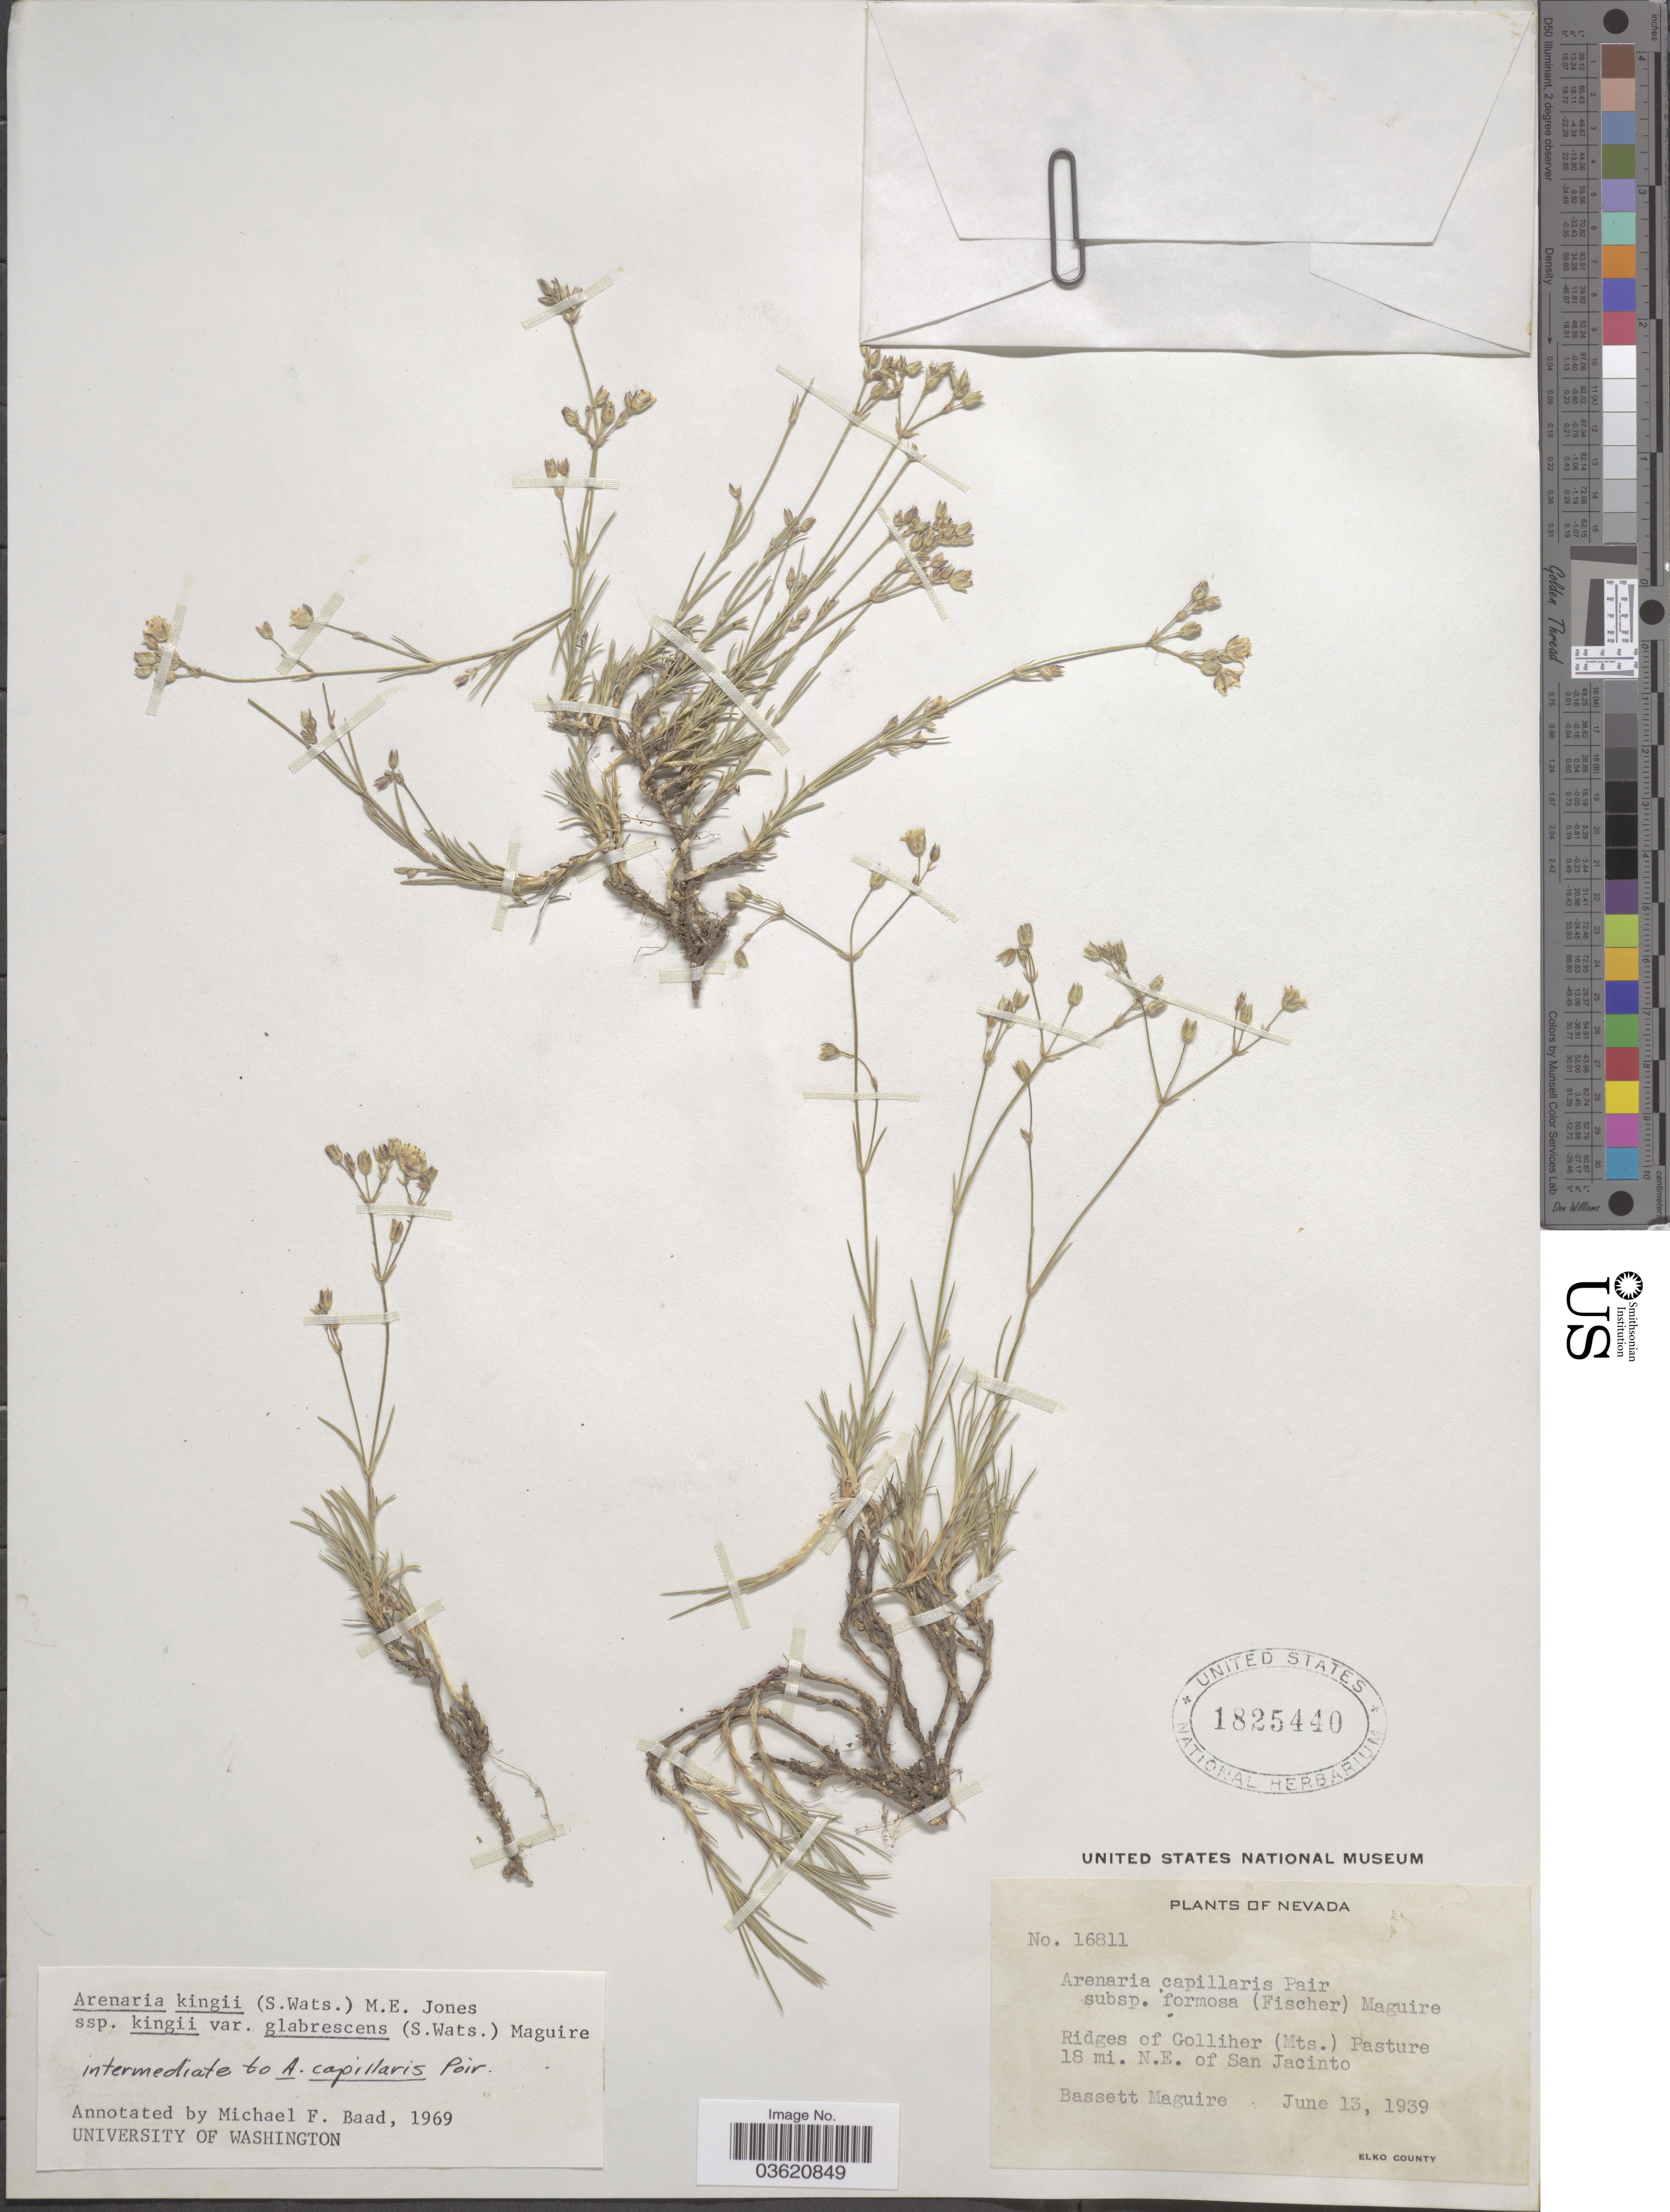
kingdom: Plantae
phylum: Tracheophyta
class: Magnoliopsida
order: Caryophyllales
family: Caryophyllaceae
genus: Eremogone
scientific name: Eremogone kingii var. glabrescens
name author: (S. Watson) Dorn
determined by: U.S. National Herbarium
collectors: B. Maguire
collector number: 16811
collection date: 1939-06-13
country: United States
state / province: Nevada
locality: Ridges of Golliher (Mts.) Pasture 18 mi. N.E. of San Jacinto.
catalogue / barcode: US 1825440